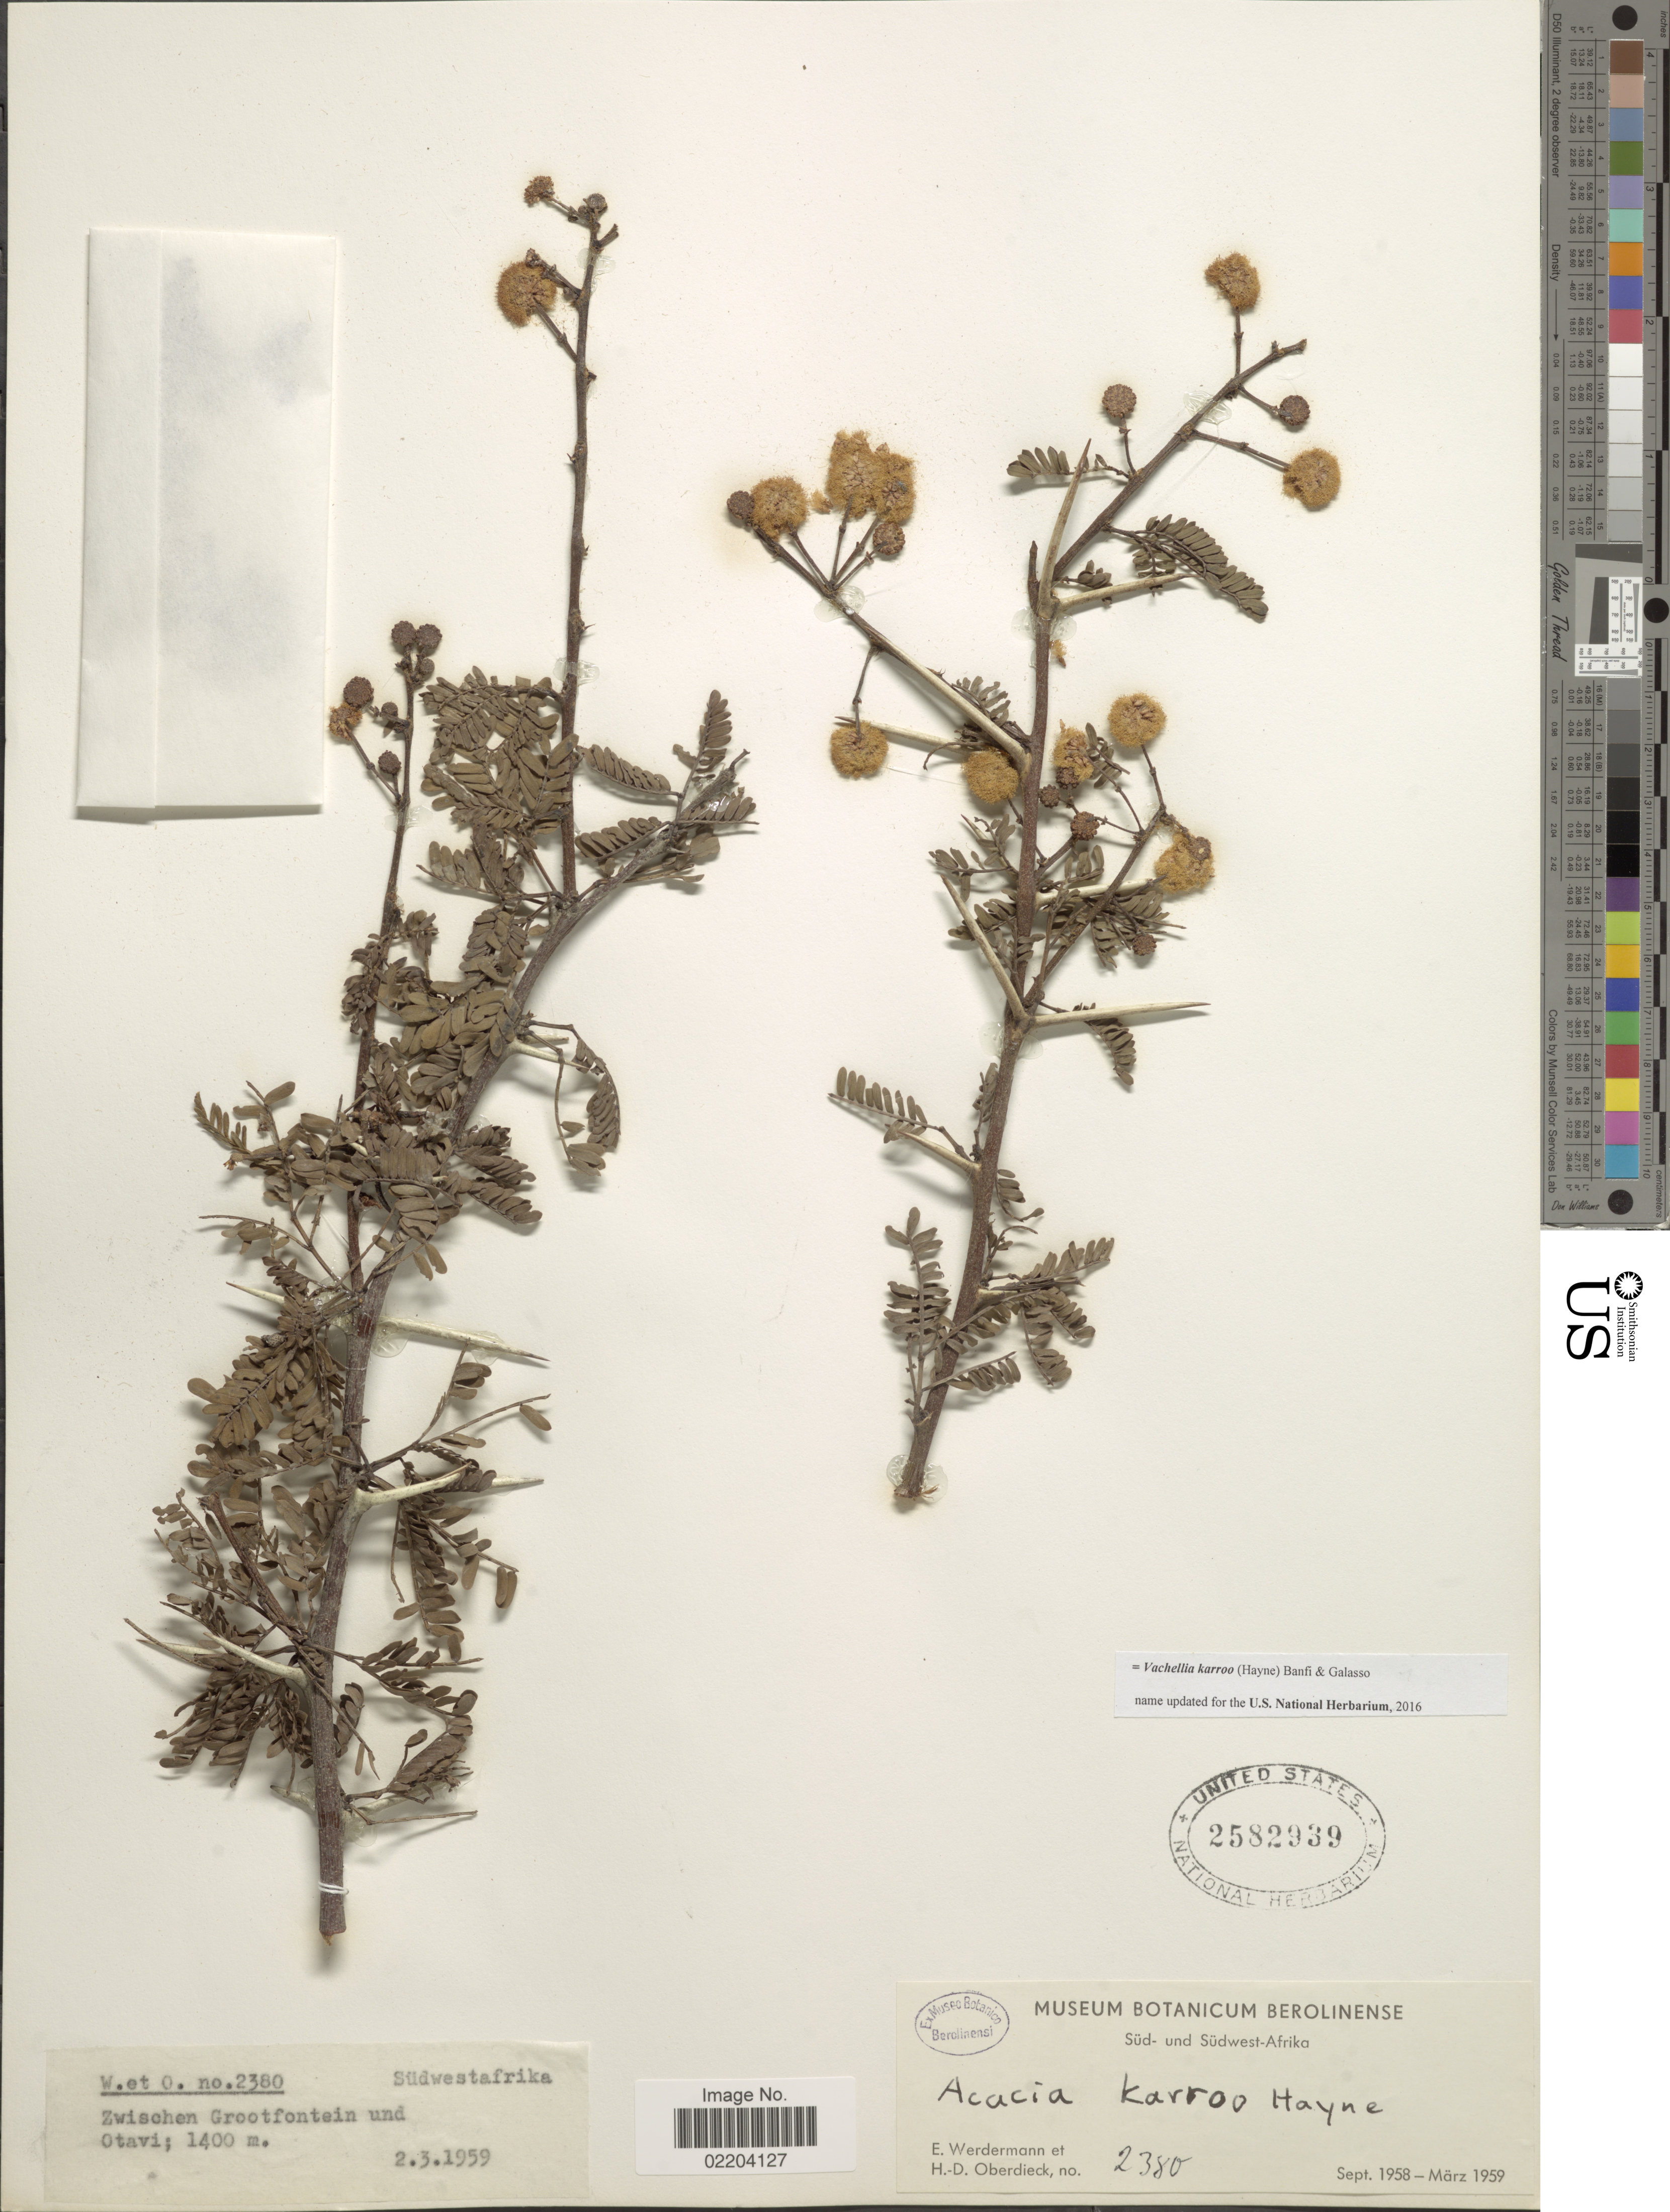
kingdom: Plantae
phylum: Tracheophyta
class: Magnoliopsida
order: Fabales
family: Fabaceae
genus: Vachellia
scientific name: Vachellia karroo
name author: (Hayne) Banfi & Galasso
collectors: E. Werdermann & H. Oberdieck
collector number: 2380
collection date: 1959-03-02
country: Namibia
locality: Südwestafrika. Zwischen Grootgontein und Otavi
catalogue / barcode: US 2582939